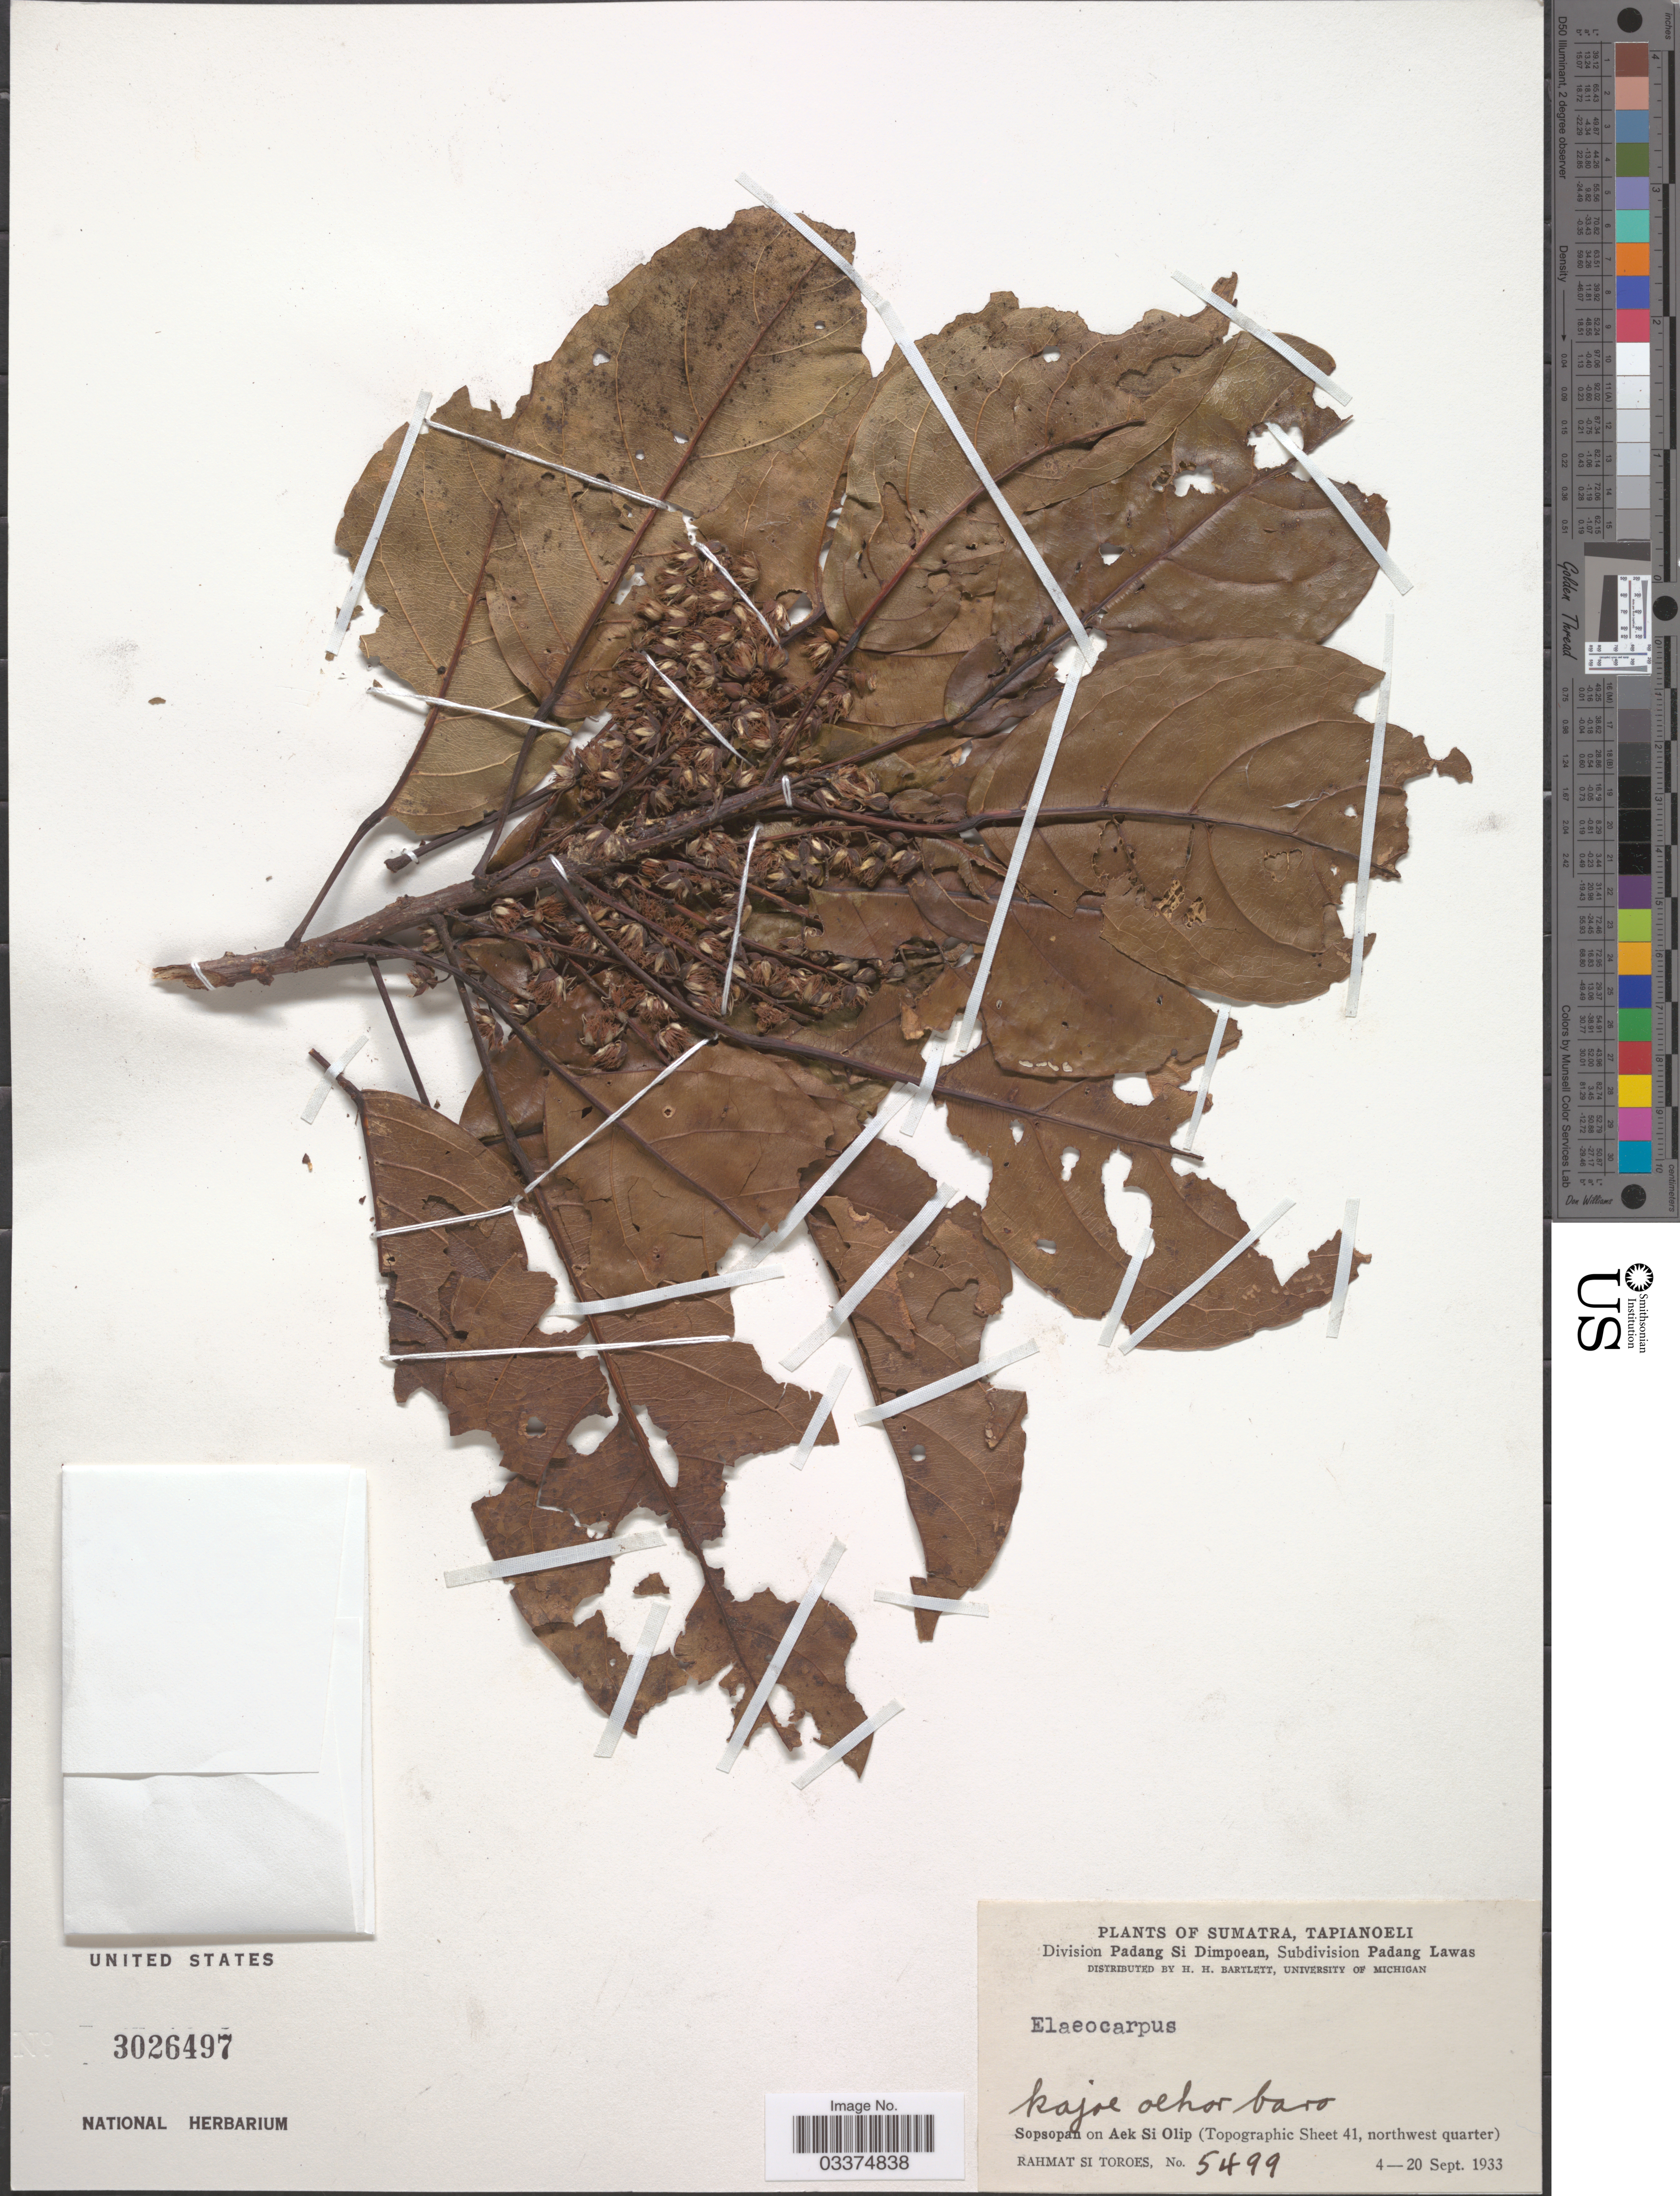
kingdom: Plantae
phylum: Tracheophyta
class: Magnoliopsida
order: Oxalidales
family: Elaeocarpaceae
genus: Elaeocarpus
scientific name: Elaeocarpus sp.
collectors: Rahmat Si Boeea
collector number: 5499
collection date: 1933-09-04/1933-09-20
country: Indonesia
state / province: Sumatra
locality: Tapianoeli. Division Padang Si Dimpoean, Subdivision Padang Lawas. Sopsopan on Aek Si Olip (Topographic Sheet 41, northwest quarter).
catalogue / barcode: US 3026497